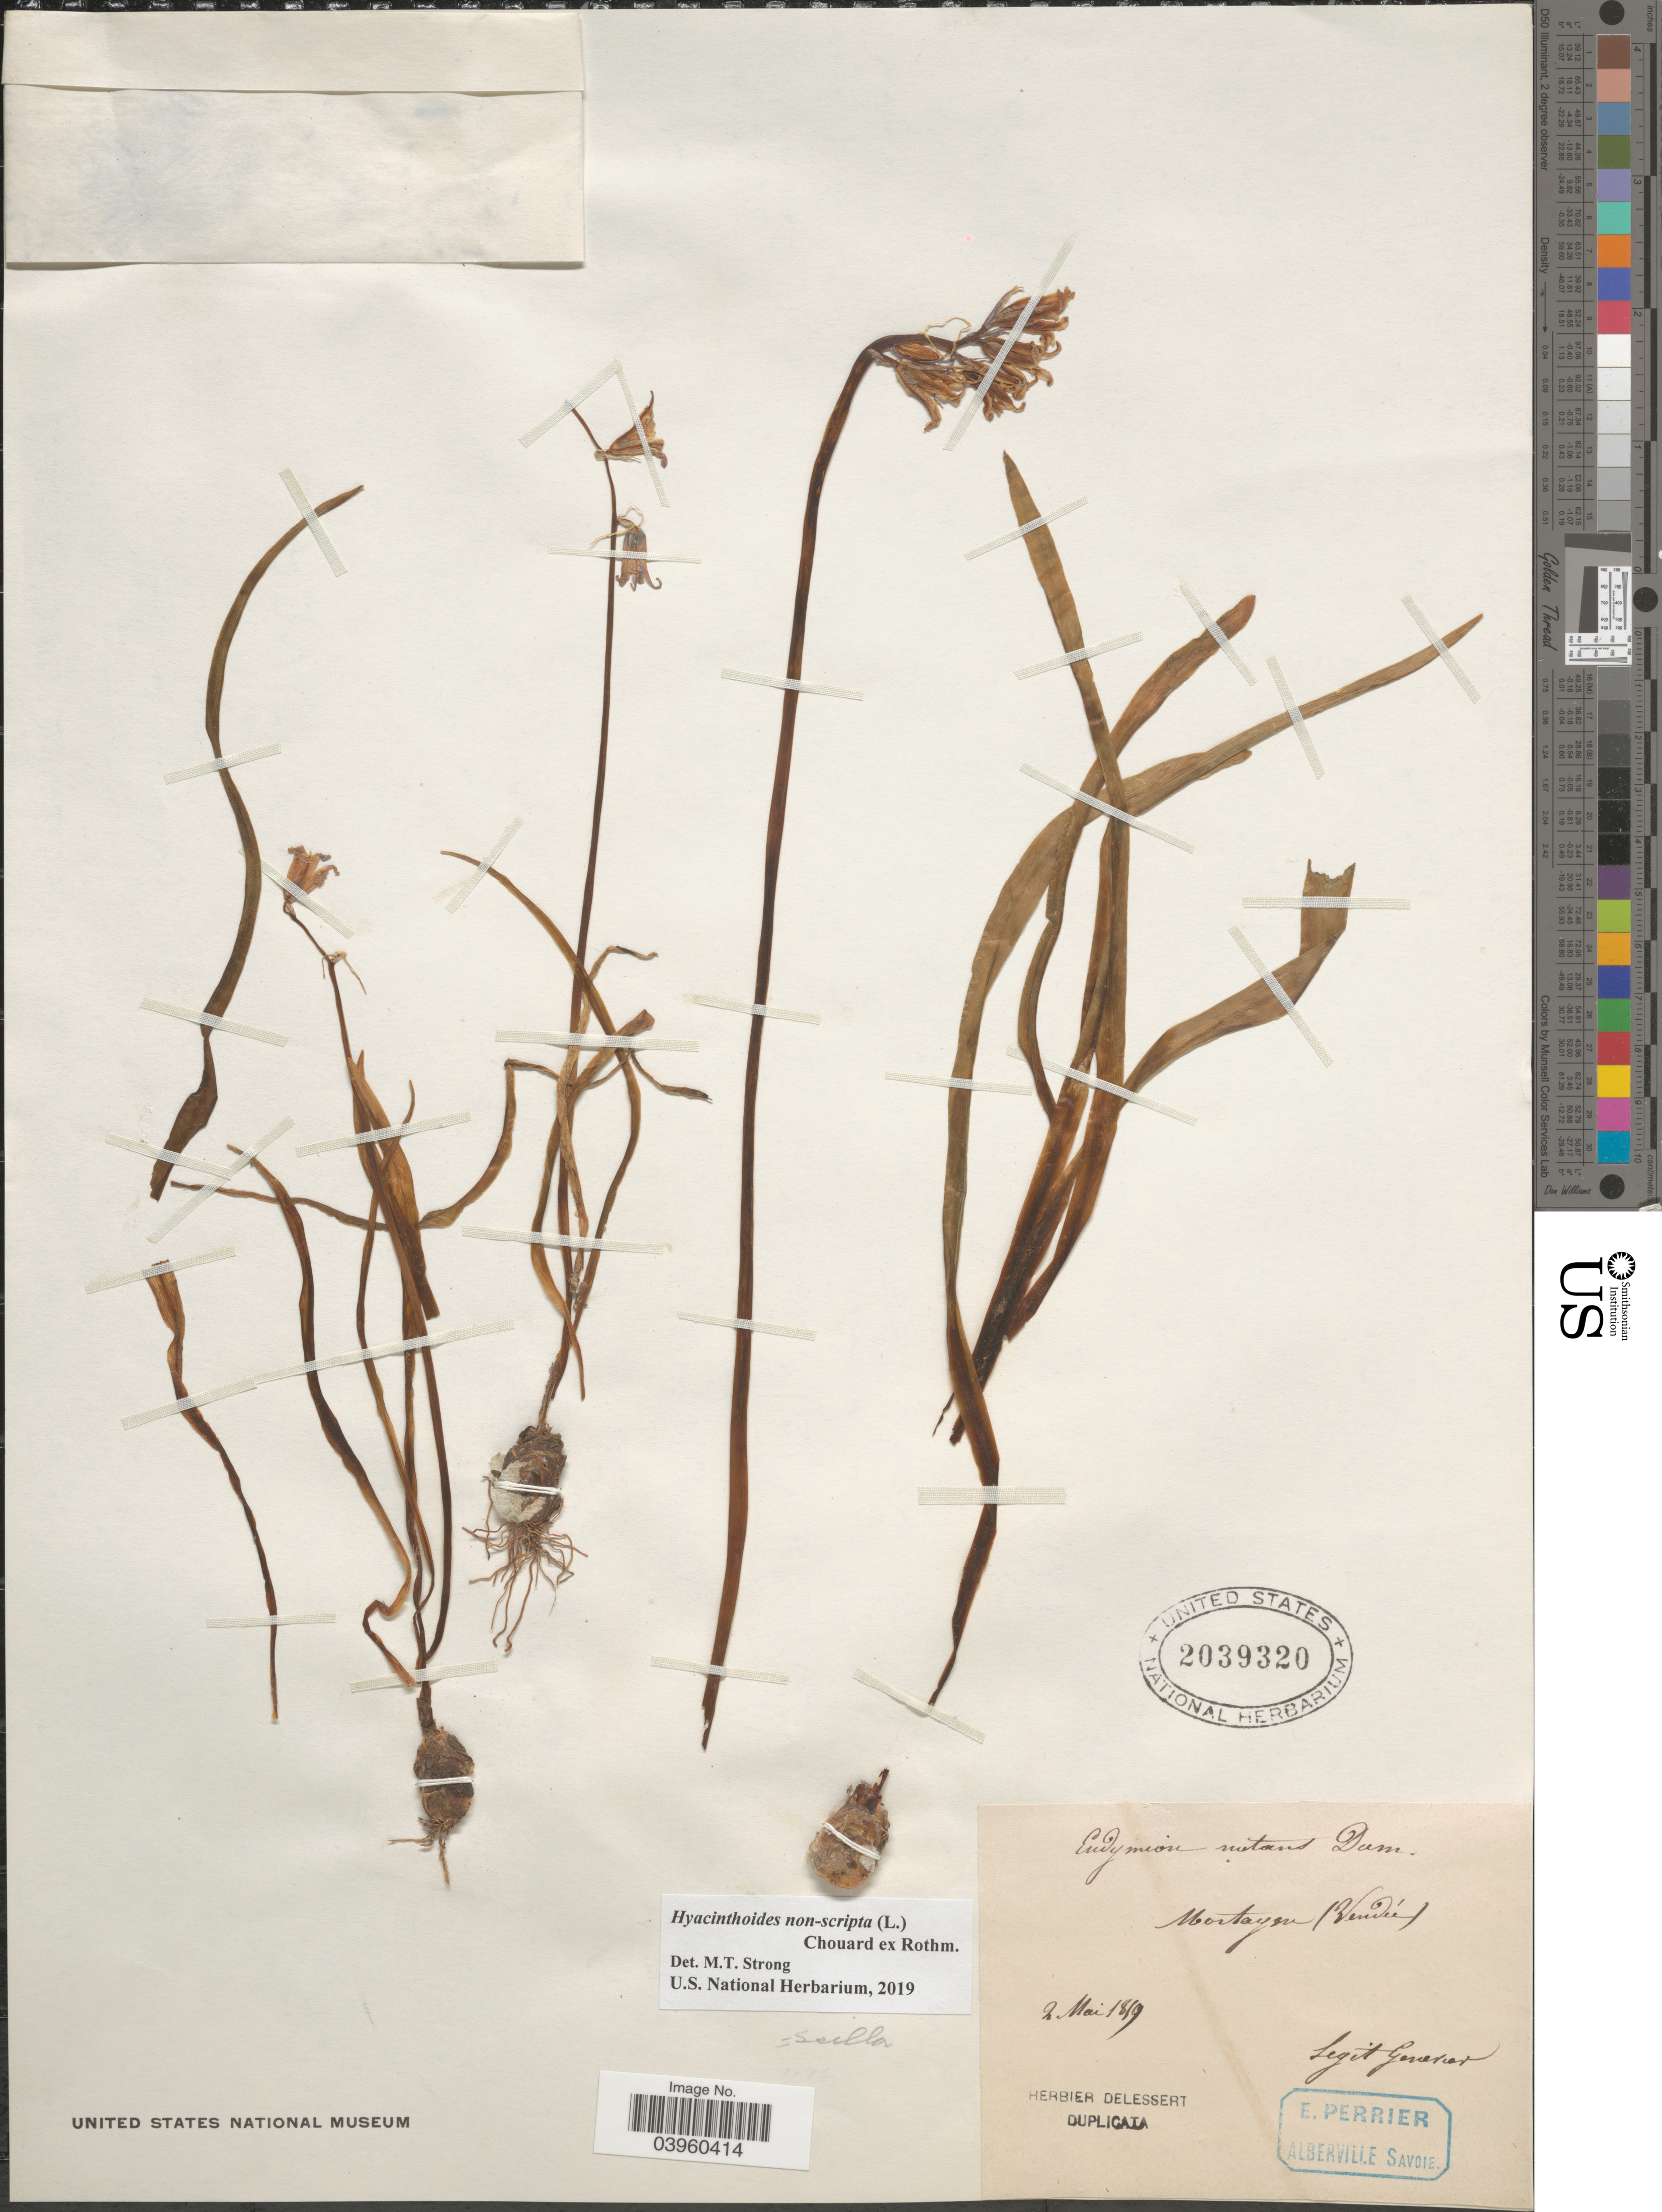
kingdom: Plantae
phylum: Tracheophyta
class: Liliopsida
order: Asparagales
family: Asparagaceae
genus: Hyacinthoides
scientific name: Hyacinthoides non-scripta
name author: (L.) Chouard ex Rothm.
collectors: Genevier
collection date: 1819-05-02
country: France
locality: Mortagne (Vendée).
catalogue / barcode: US 2039320